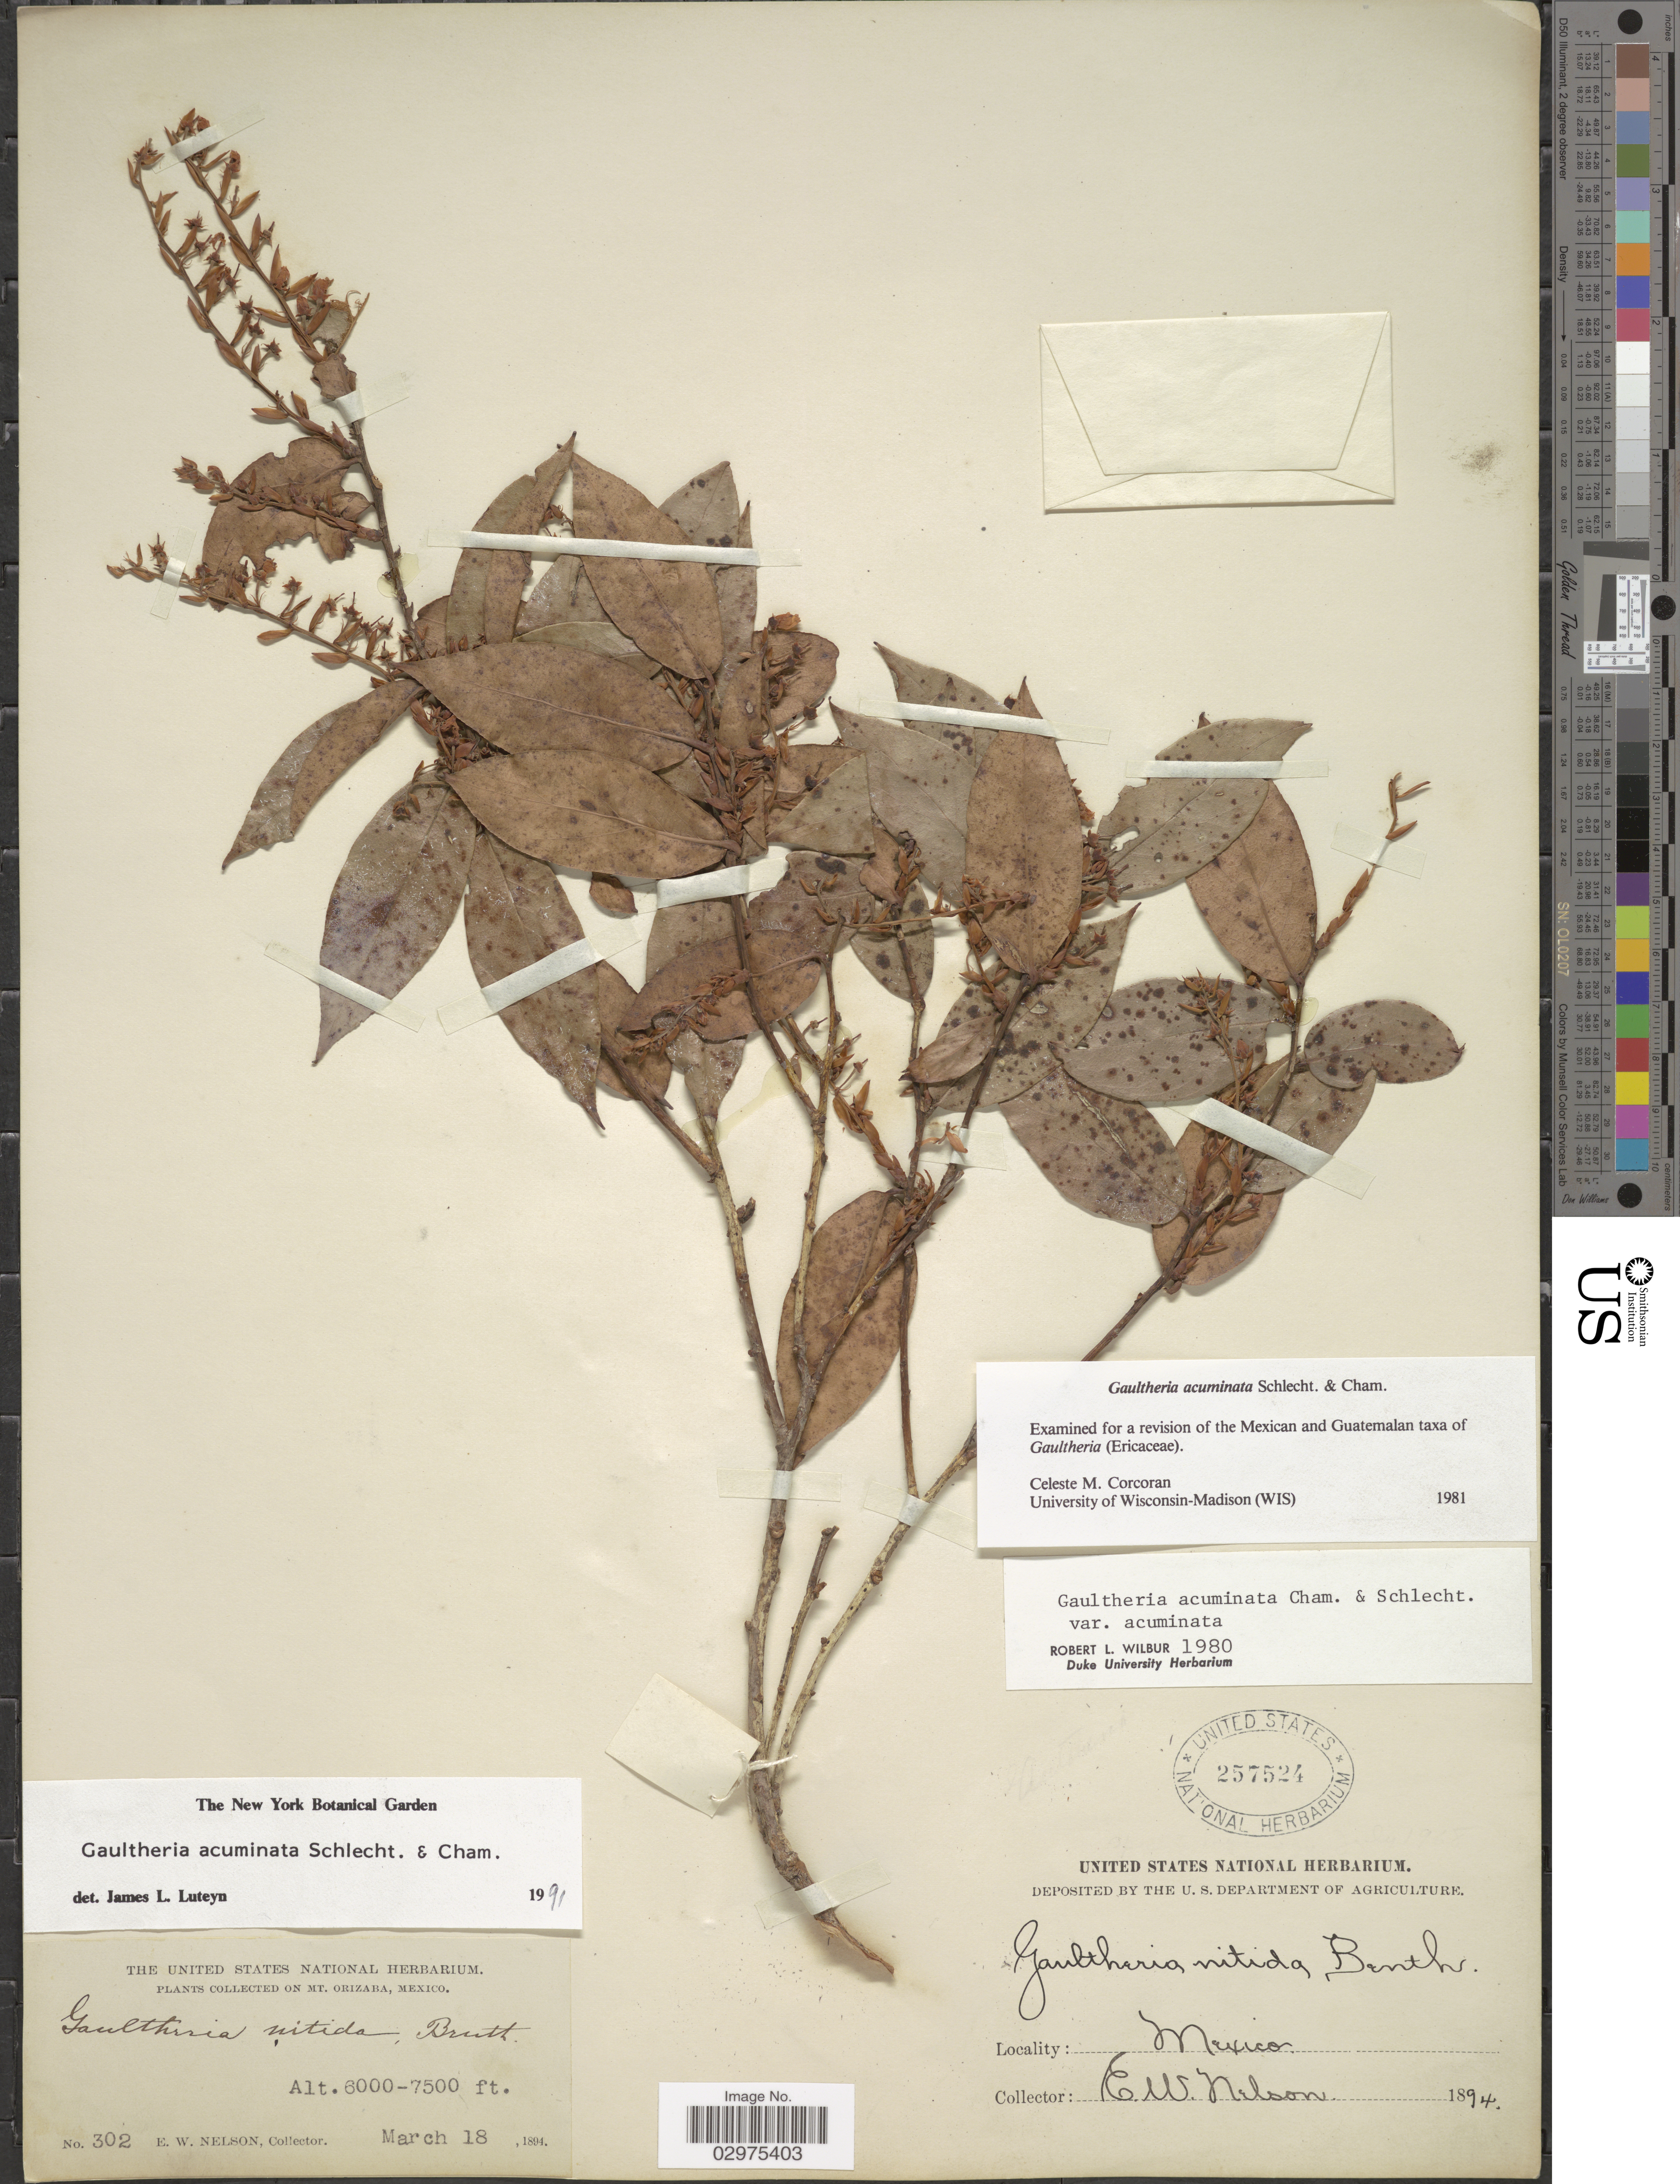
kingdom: Plantae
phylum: Tracheophyta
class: Magnoliopsida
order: Ericales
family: Ericaceae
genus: Gaultheria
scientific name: Gaultheria acuminata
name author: Schltdl. & Cham.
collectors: E. W. Nelson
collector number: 302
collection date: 1894-03-18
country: Mexico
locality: Mt. Orizaba.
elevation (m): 1829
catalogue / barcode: US 257524